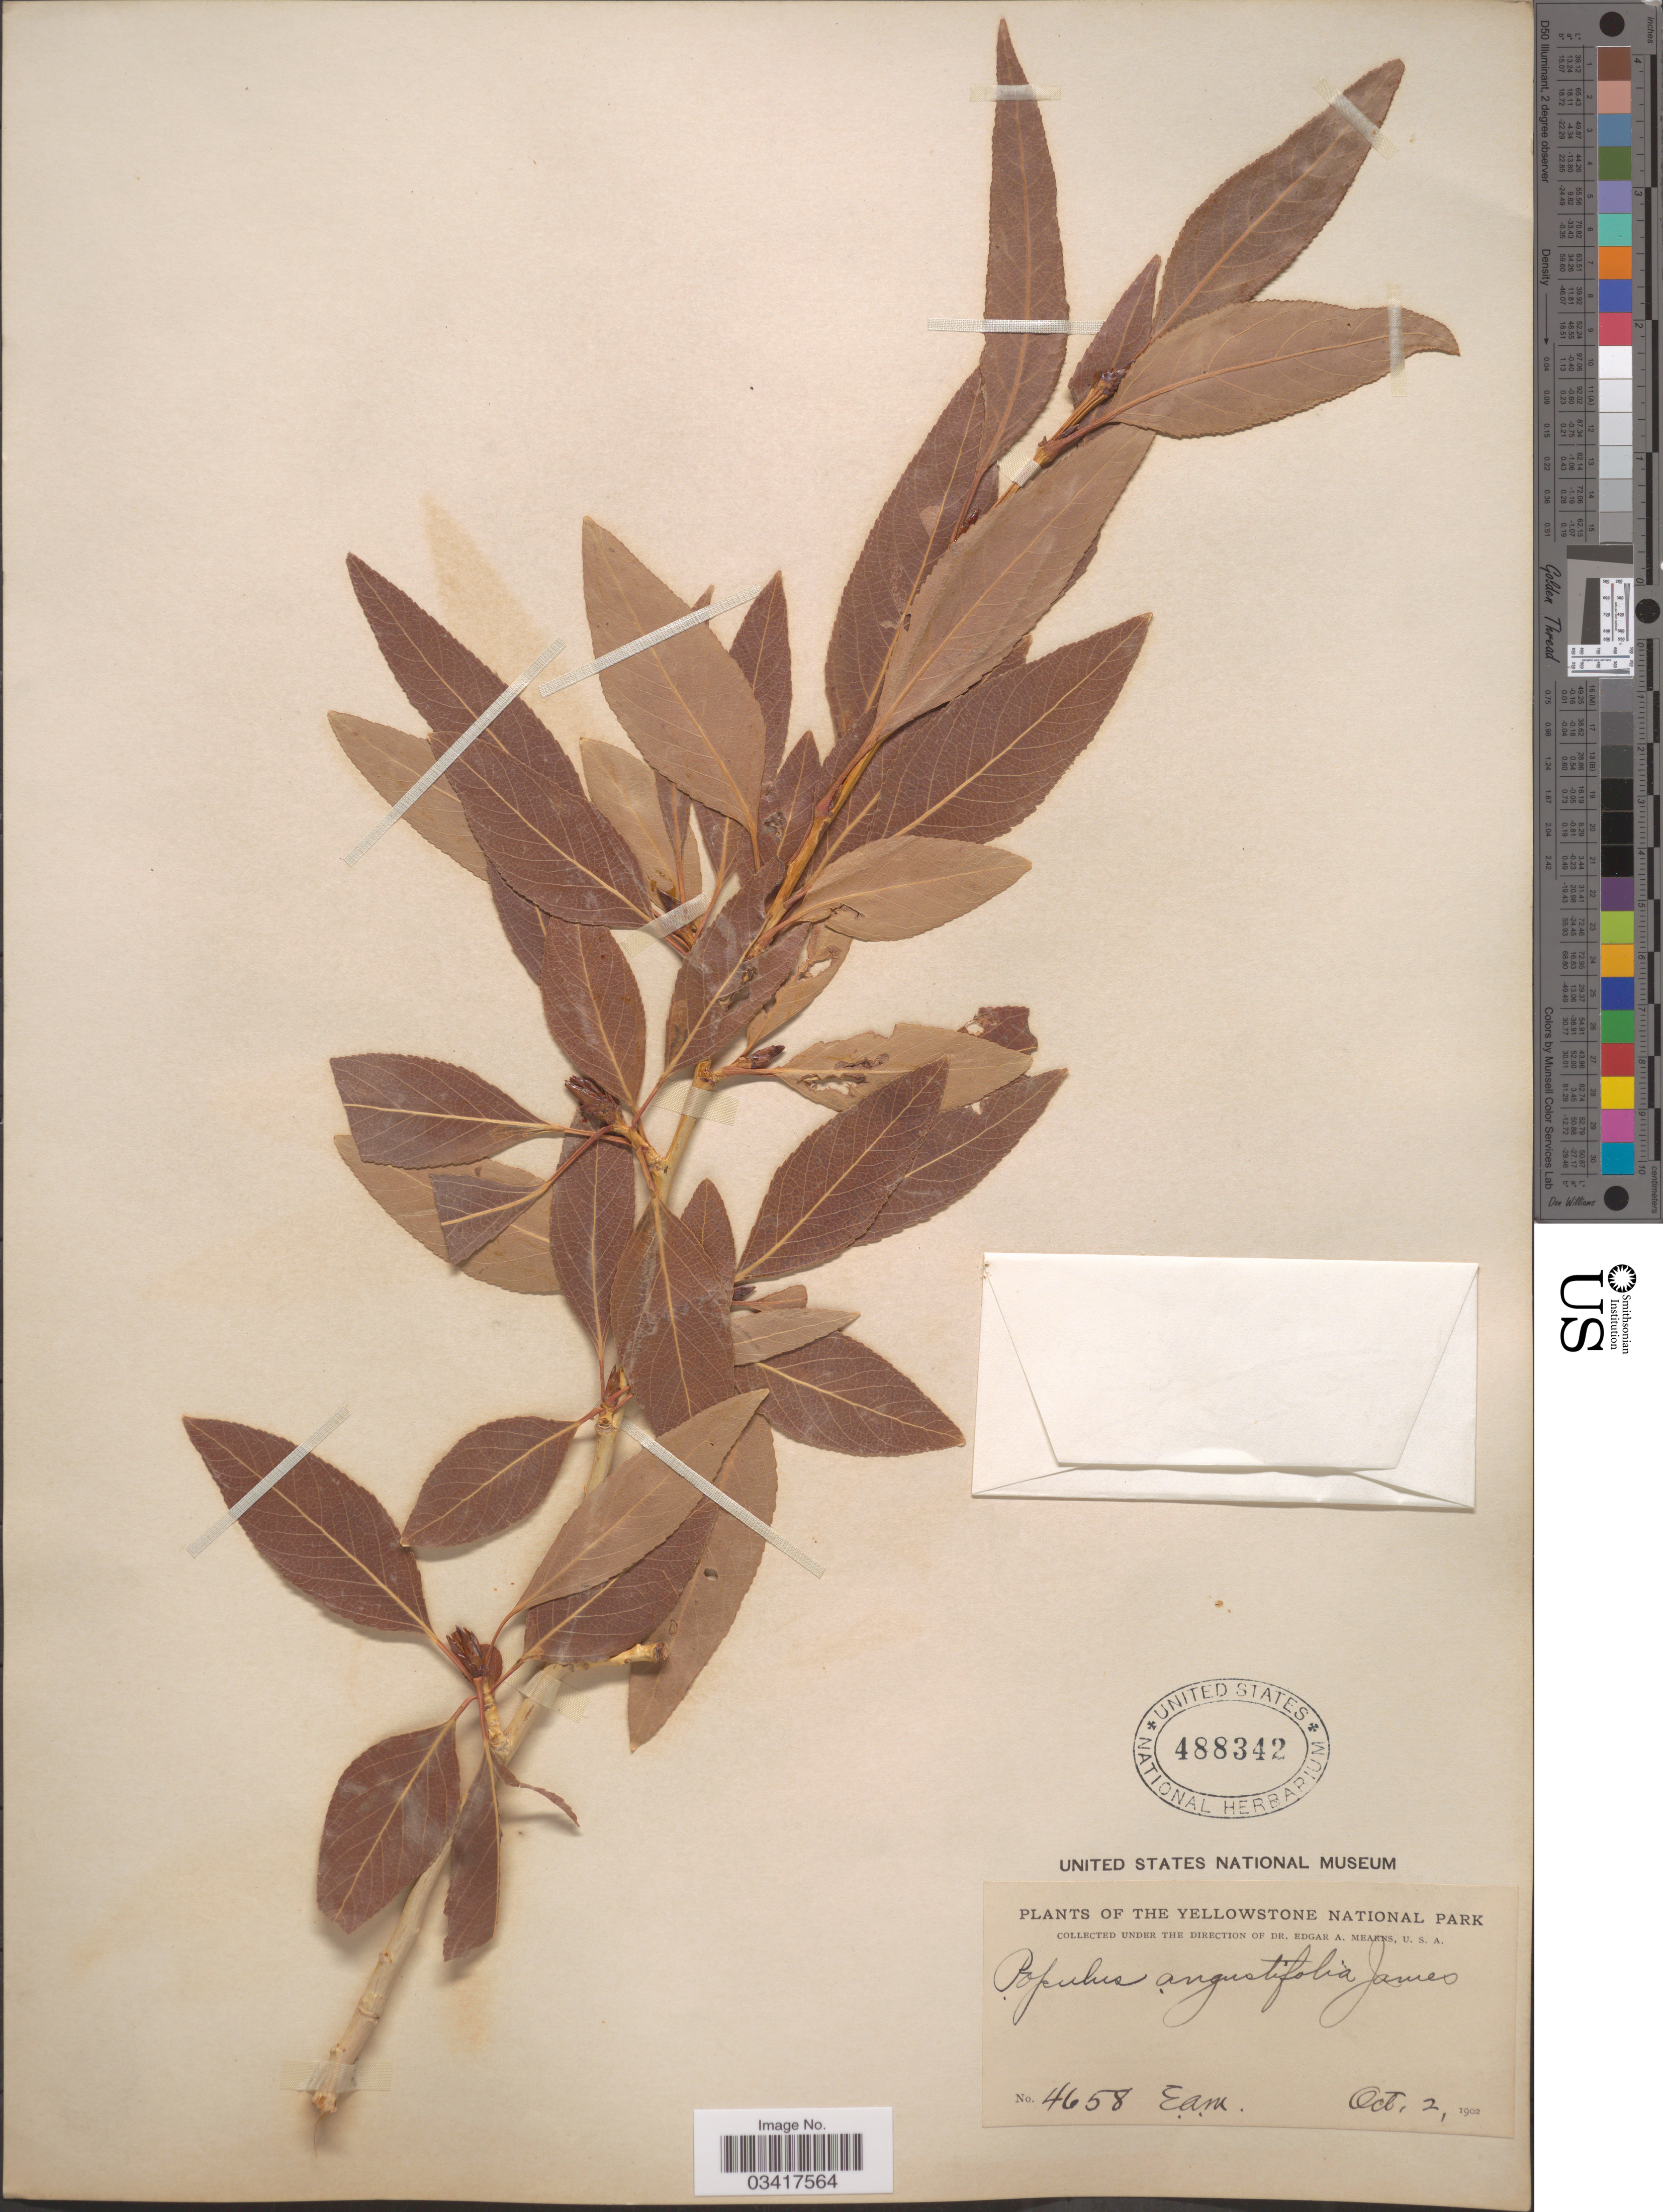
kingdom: Plantae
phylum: Tracheophyta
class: Magnoliopsida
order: Malpighiales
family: Salicaceae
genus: Populus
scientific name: Populus angustifolia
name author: E. James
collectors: E. A. Mearns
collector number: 4658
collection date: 1902-10-02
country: United States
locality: The Yellowstone National Park.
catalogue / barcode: US 488342